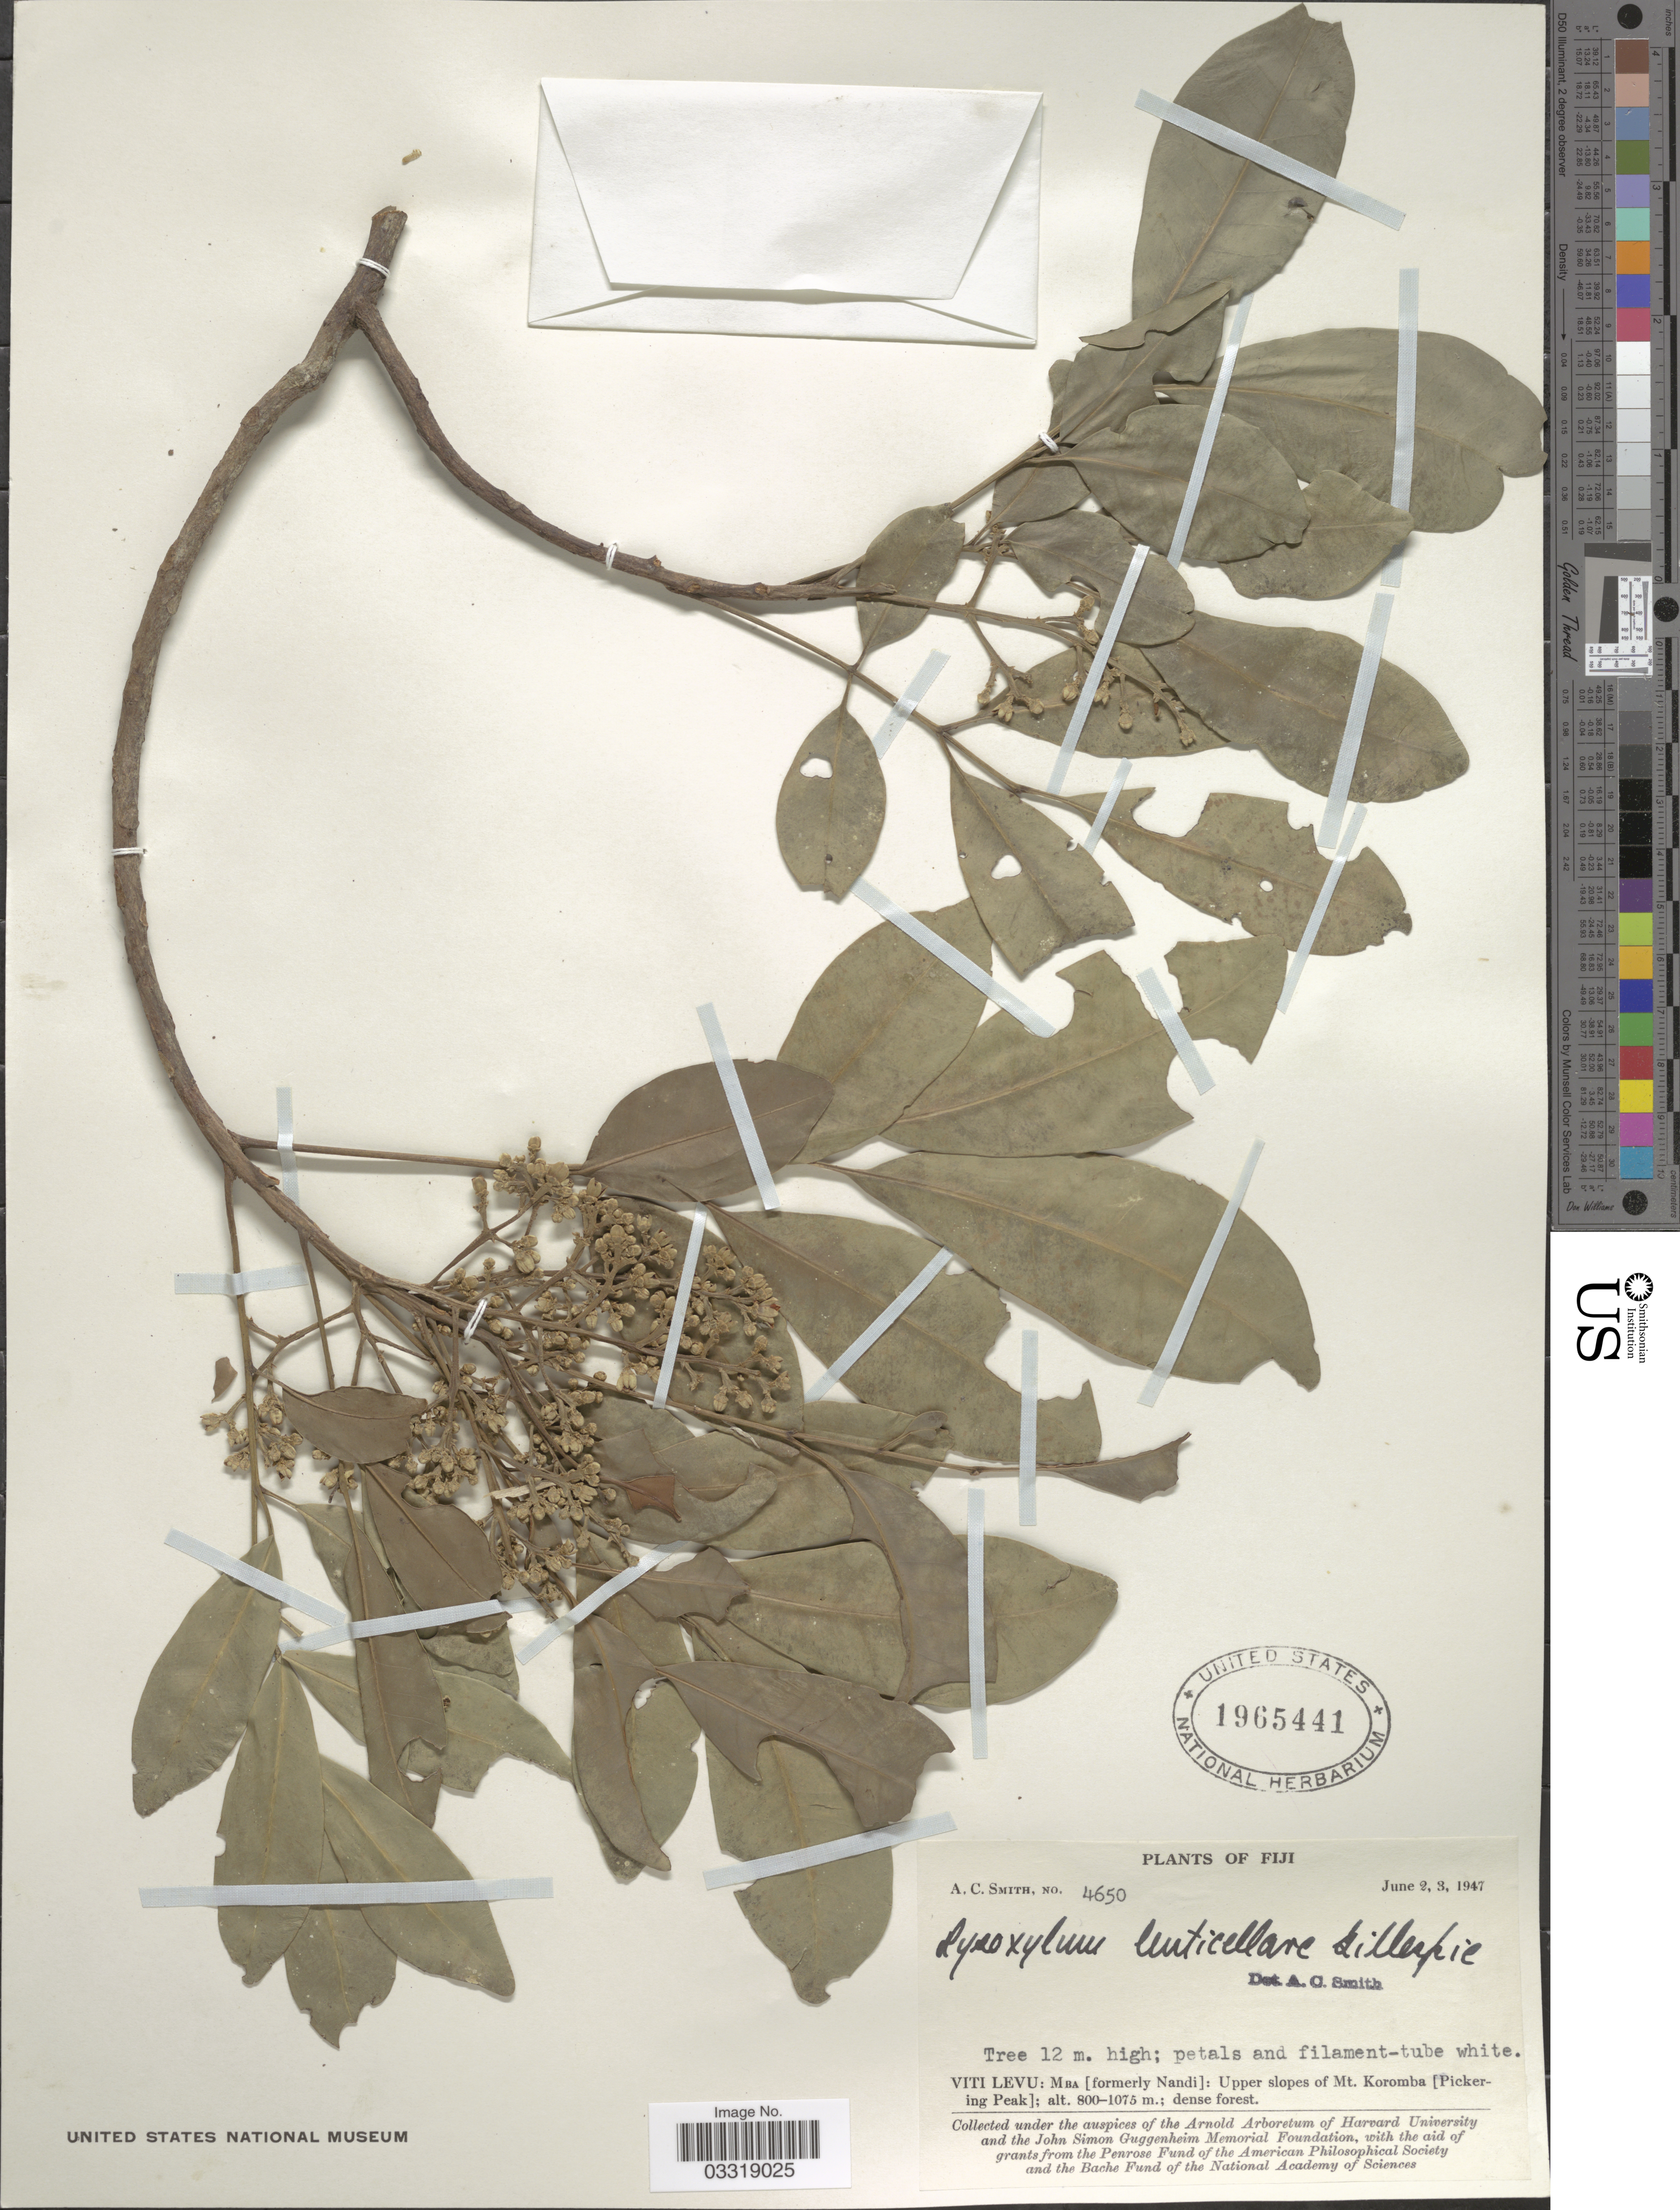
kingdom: Plantae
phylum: Tracheophyta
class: Magnoliopsida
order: Sapindales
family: Meliaceae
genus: Didymocheton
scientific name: Didymocheton lenticellaris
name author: (Gillespie) Harms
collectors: A. C. Smith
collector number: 4650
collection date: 1947-06-02/1947-06-03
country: Fiji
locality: Viti Levu: Mba [formerly Nandi]: Upper slopes of Mt. Koromba [Pickering Peak].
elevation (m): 800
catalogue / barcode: US 1965441